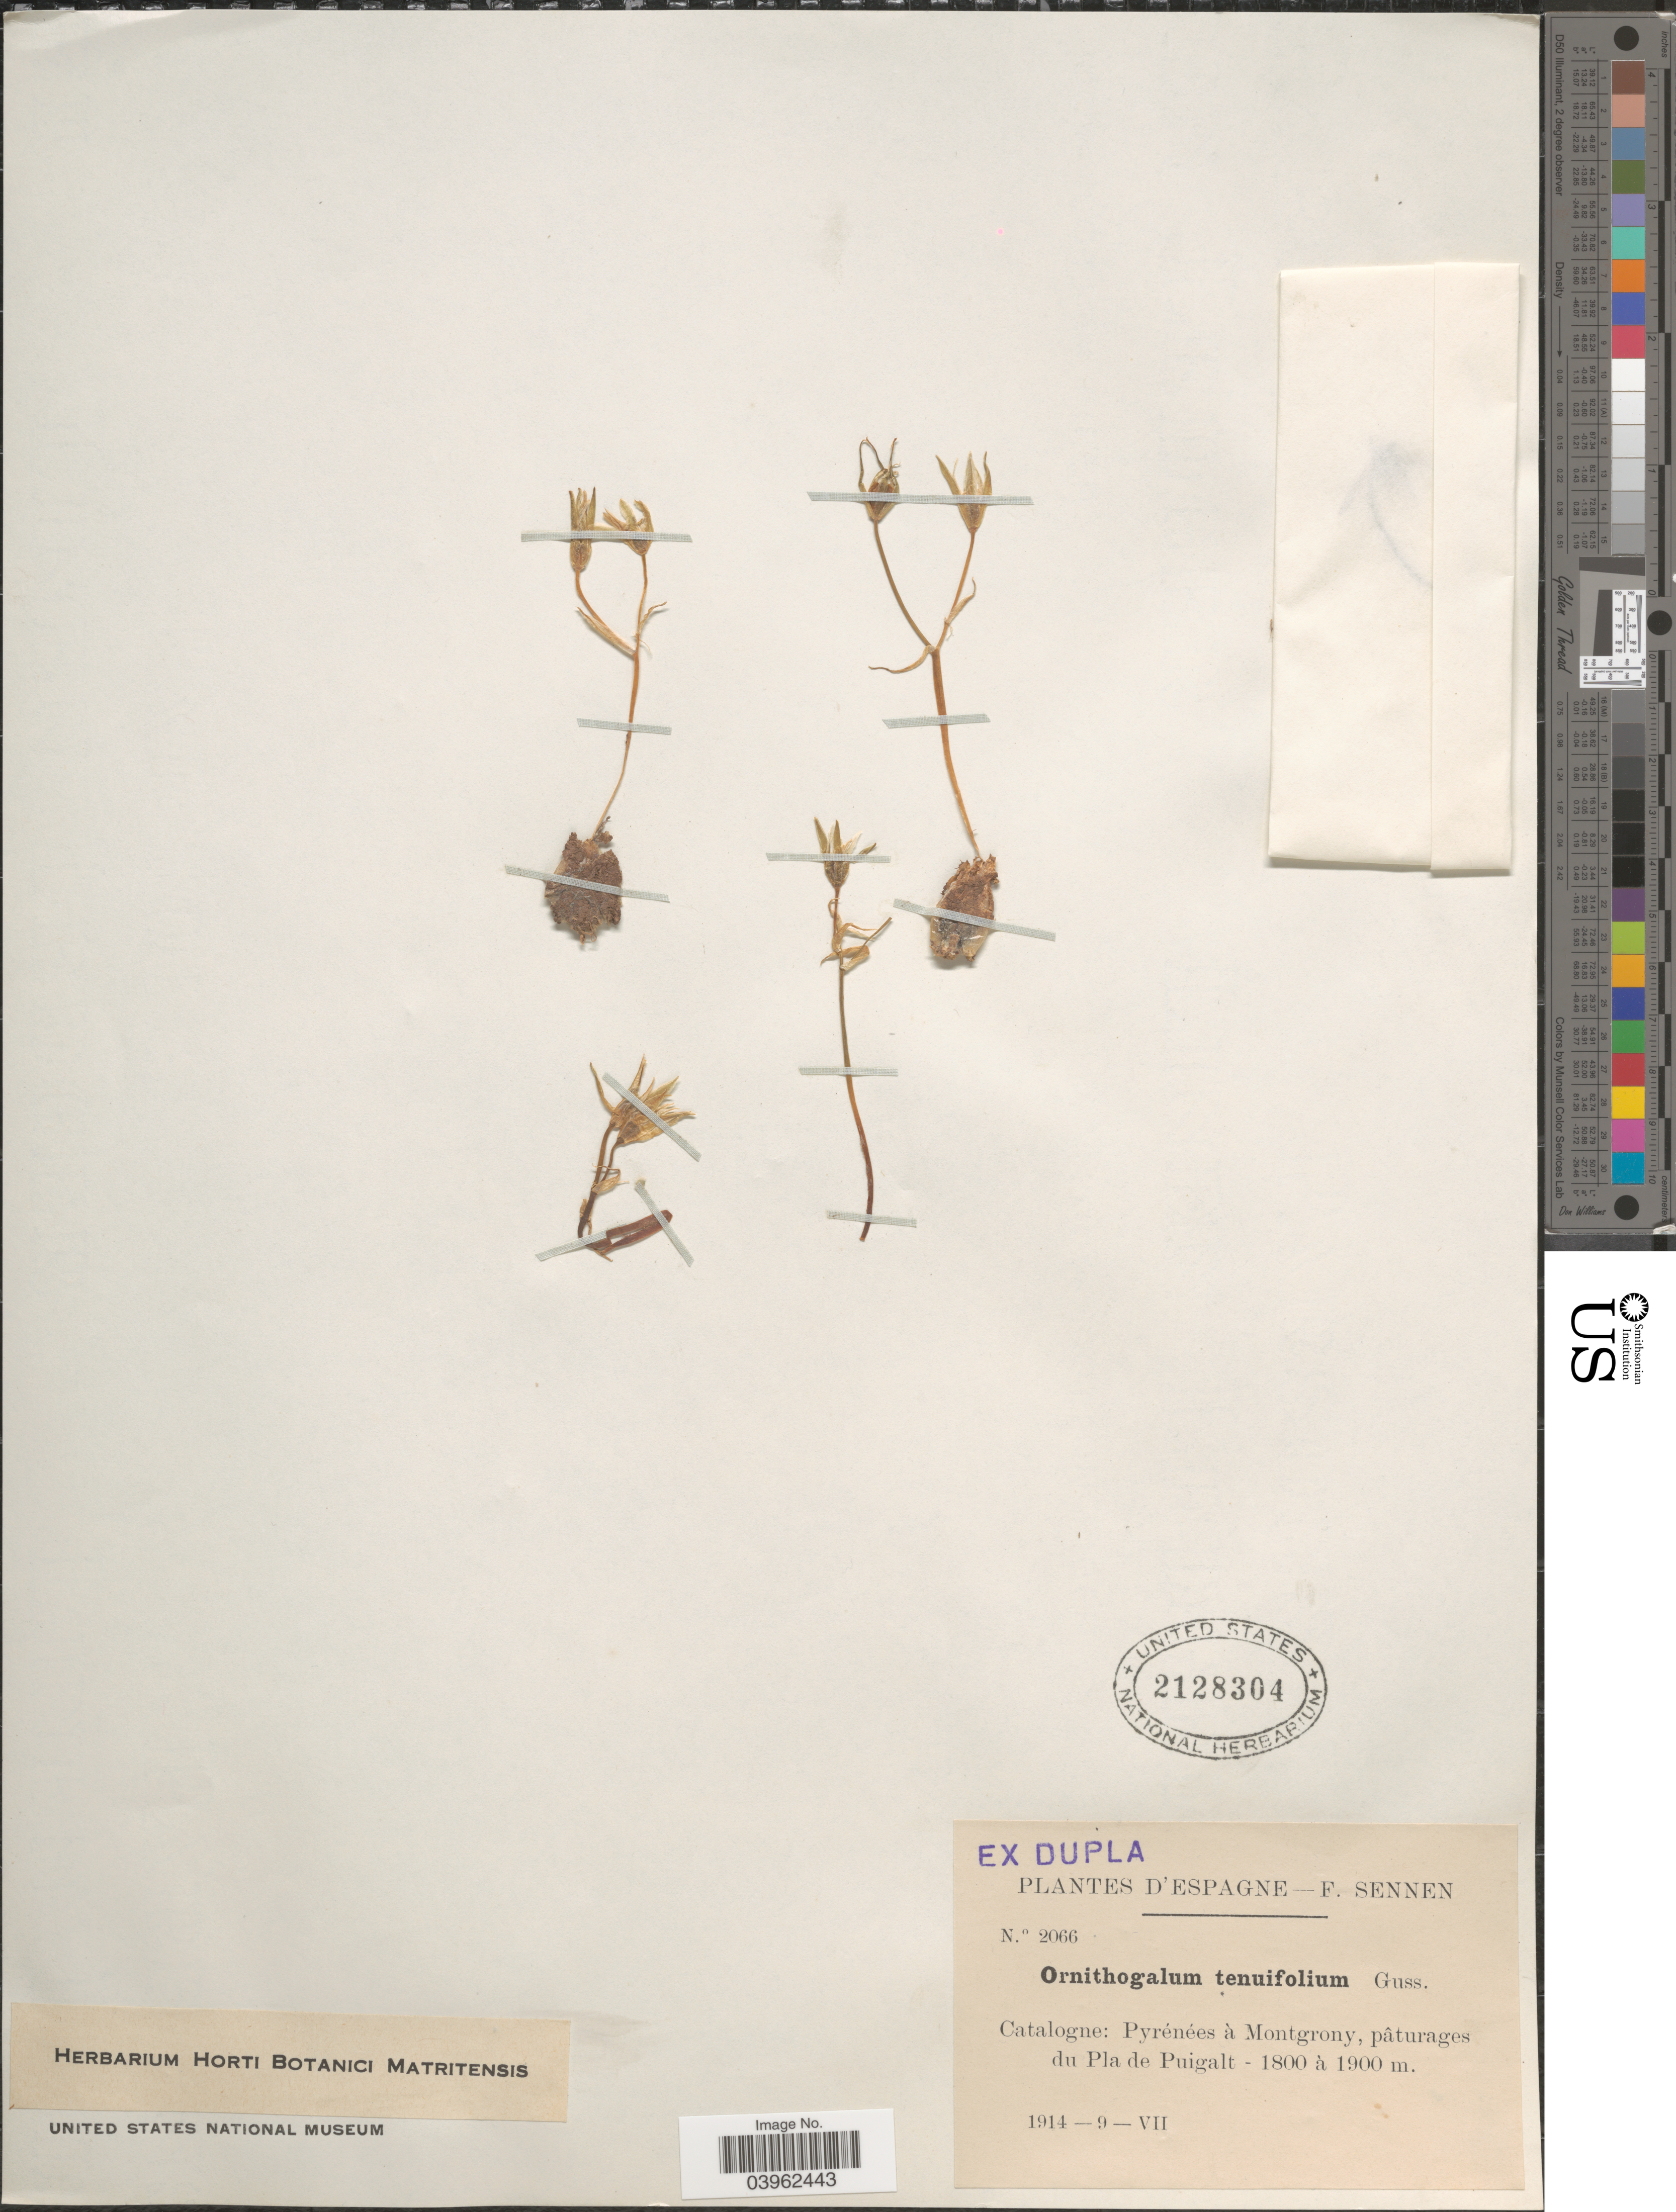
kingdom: Plantae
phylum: Tracheophyta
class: Liliopsida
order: Asparagales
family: Asparagaceae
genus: Ornithogalum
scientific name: Ornithogalum tenuifolium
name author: F. Delaroche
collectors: E. Sennen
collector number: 2066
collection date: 1914-07-09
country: Spain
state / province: Catalunya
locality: D'Espagne. Catalogne: Pyrénées à Montgrony, pâturages du Pla de Puigalt.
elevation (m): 1800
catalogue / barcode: US 2128304